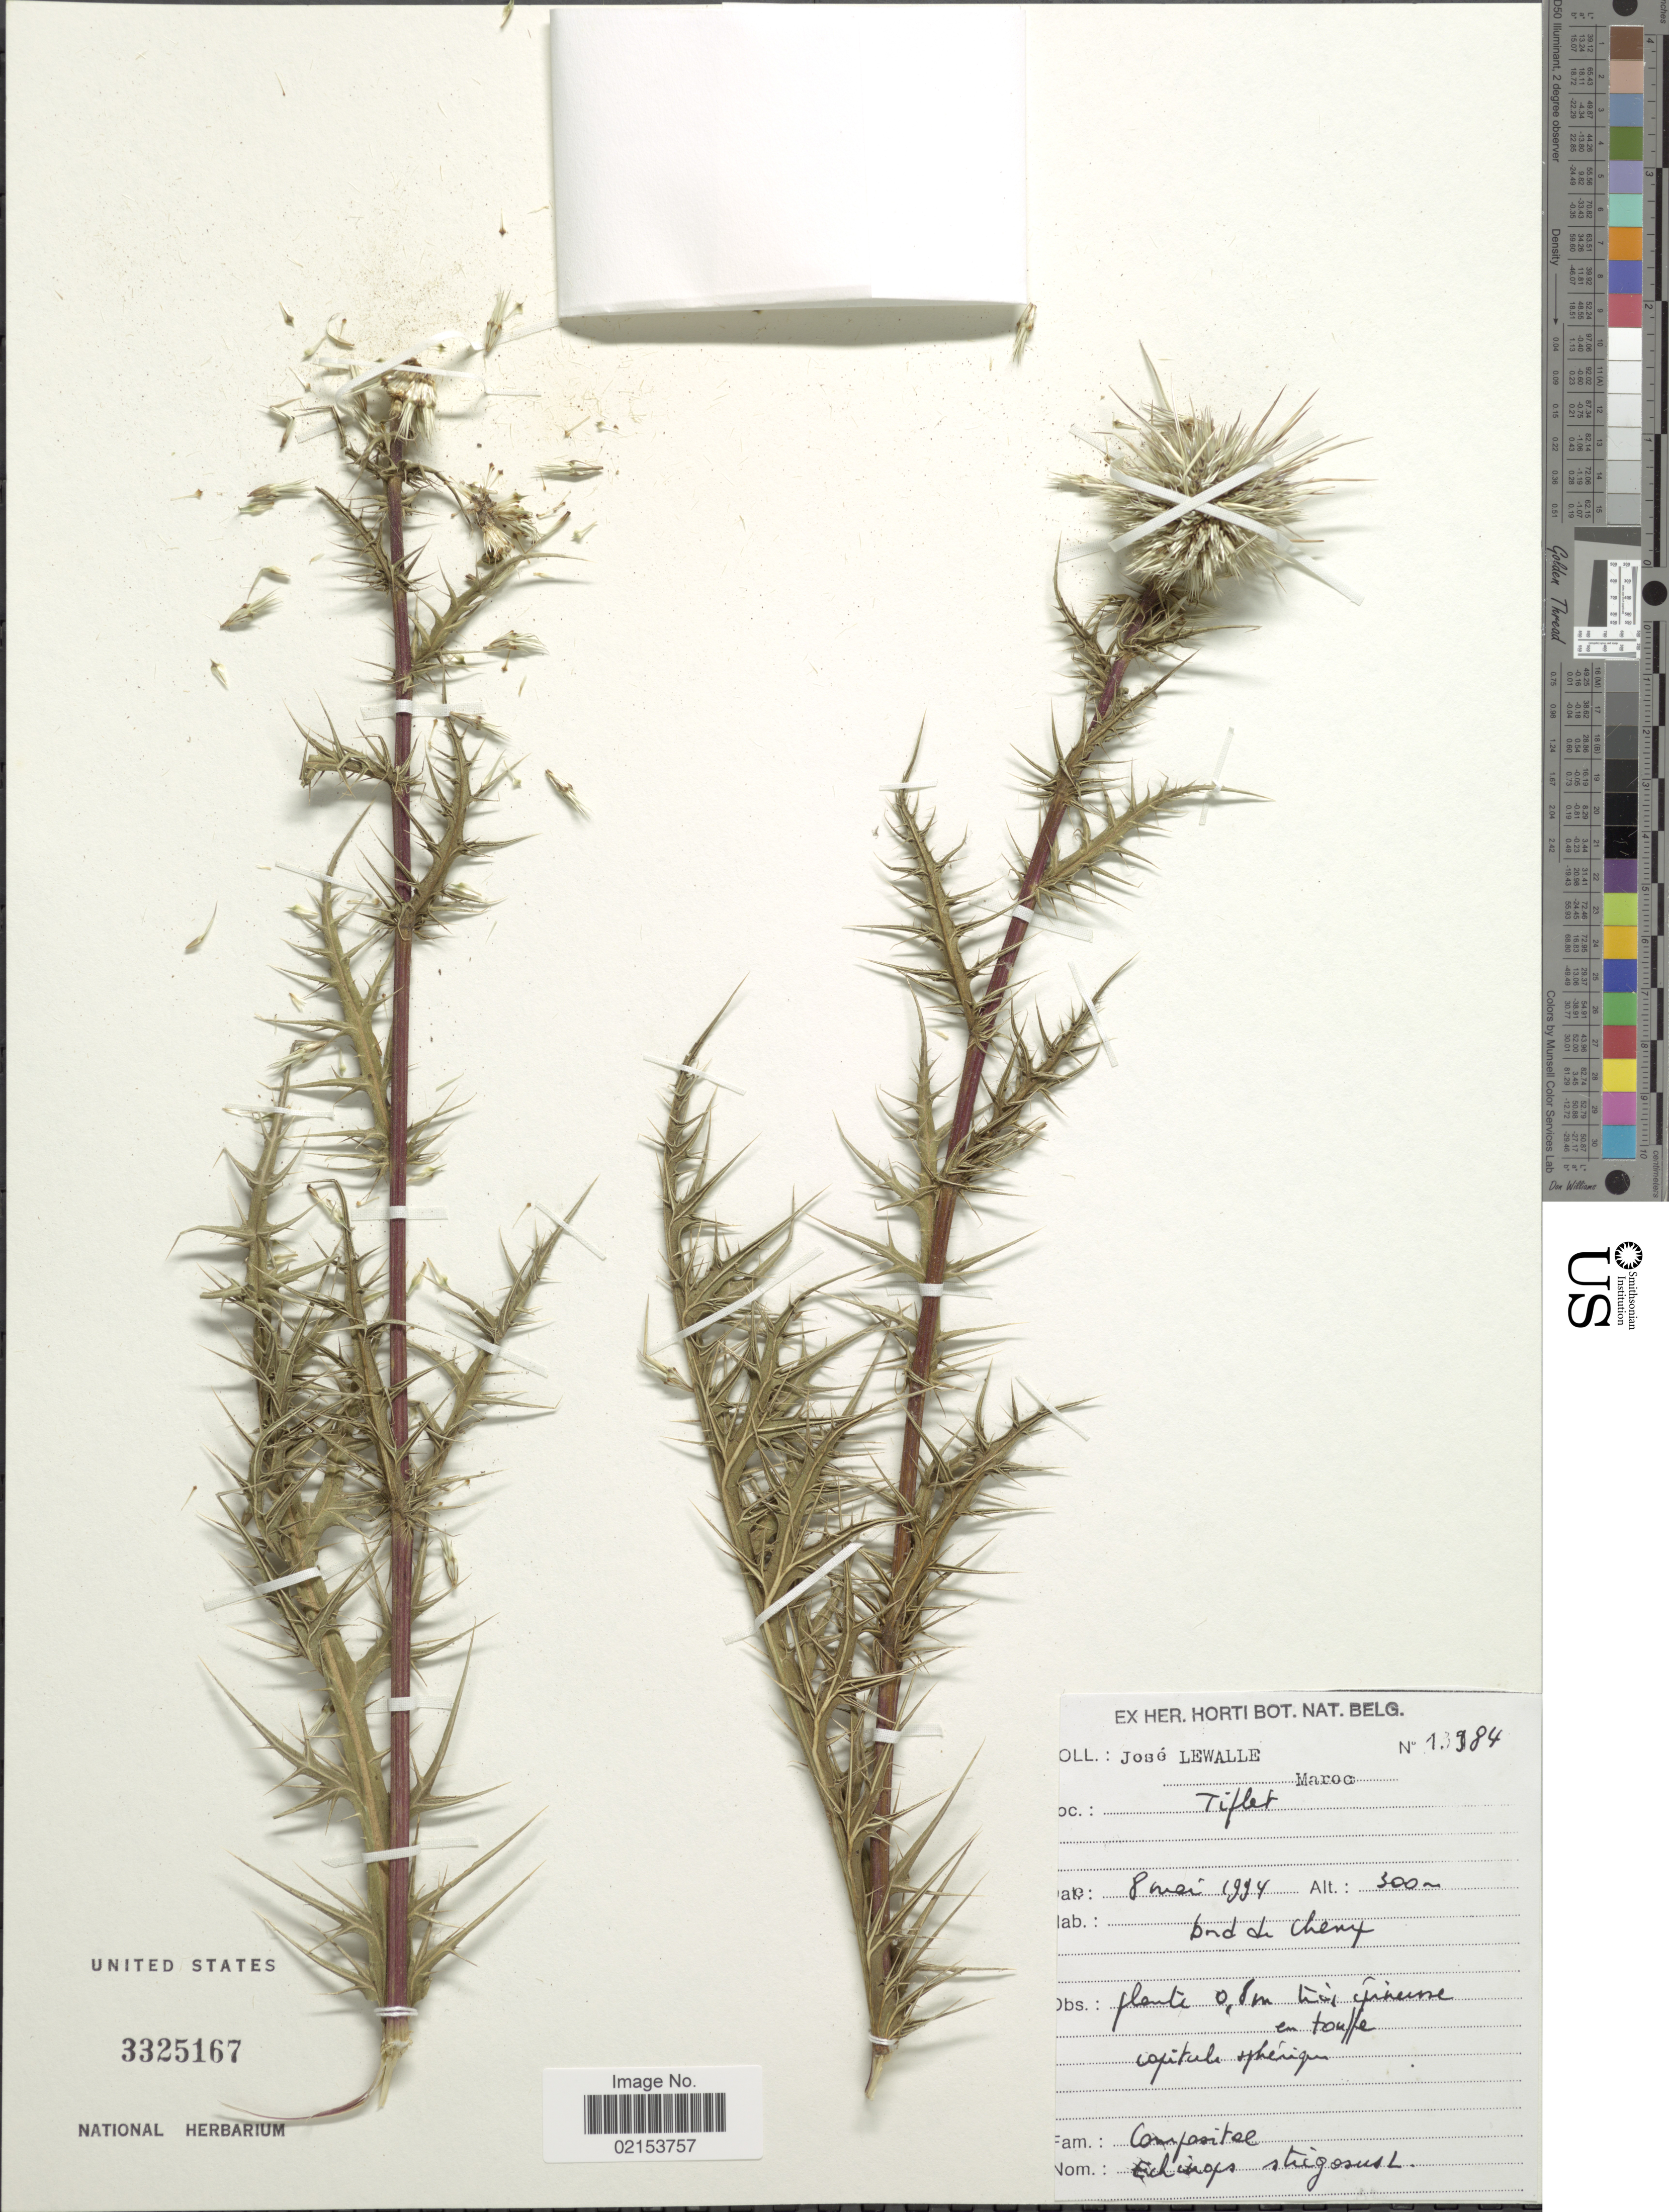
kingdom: Plantae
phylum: Tracheophyta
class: Magnoliopsida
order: Asterales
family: Asteraceae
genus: Echinops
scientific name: Echinops strigosus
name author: L.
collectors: J. Lewalle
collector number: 13984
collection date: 1994-05-08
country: Morocco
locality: Tiflet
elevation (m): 300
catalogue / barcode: US 3325167